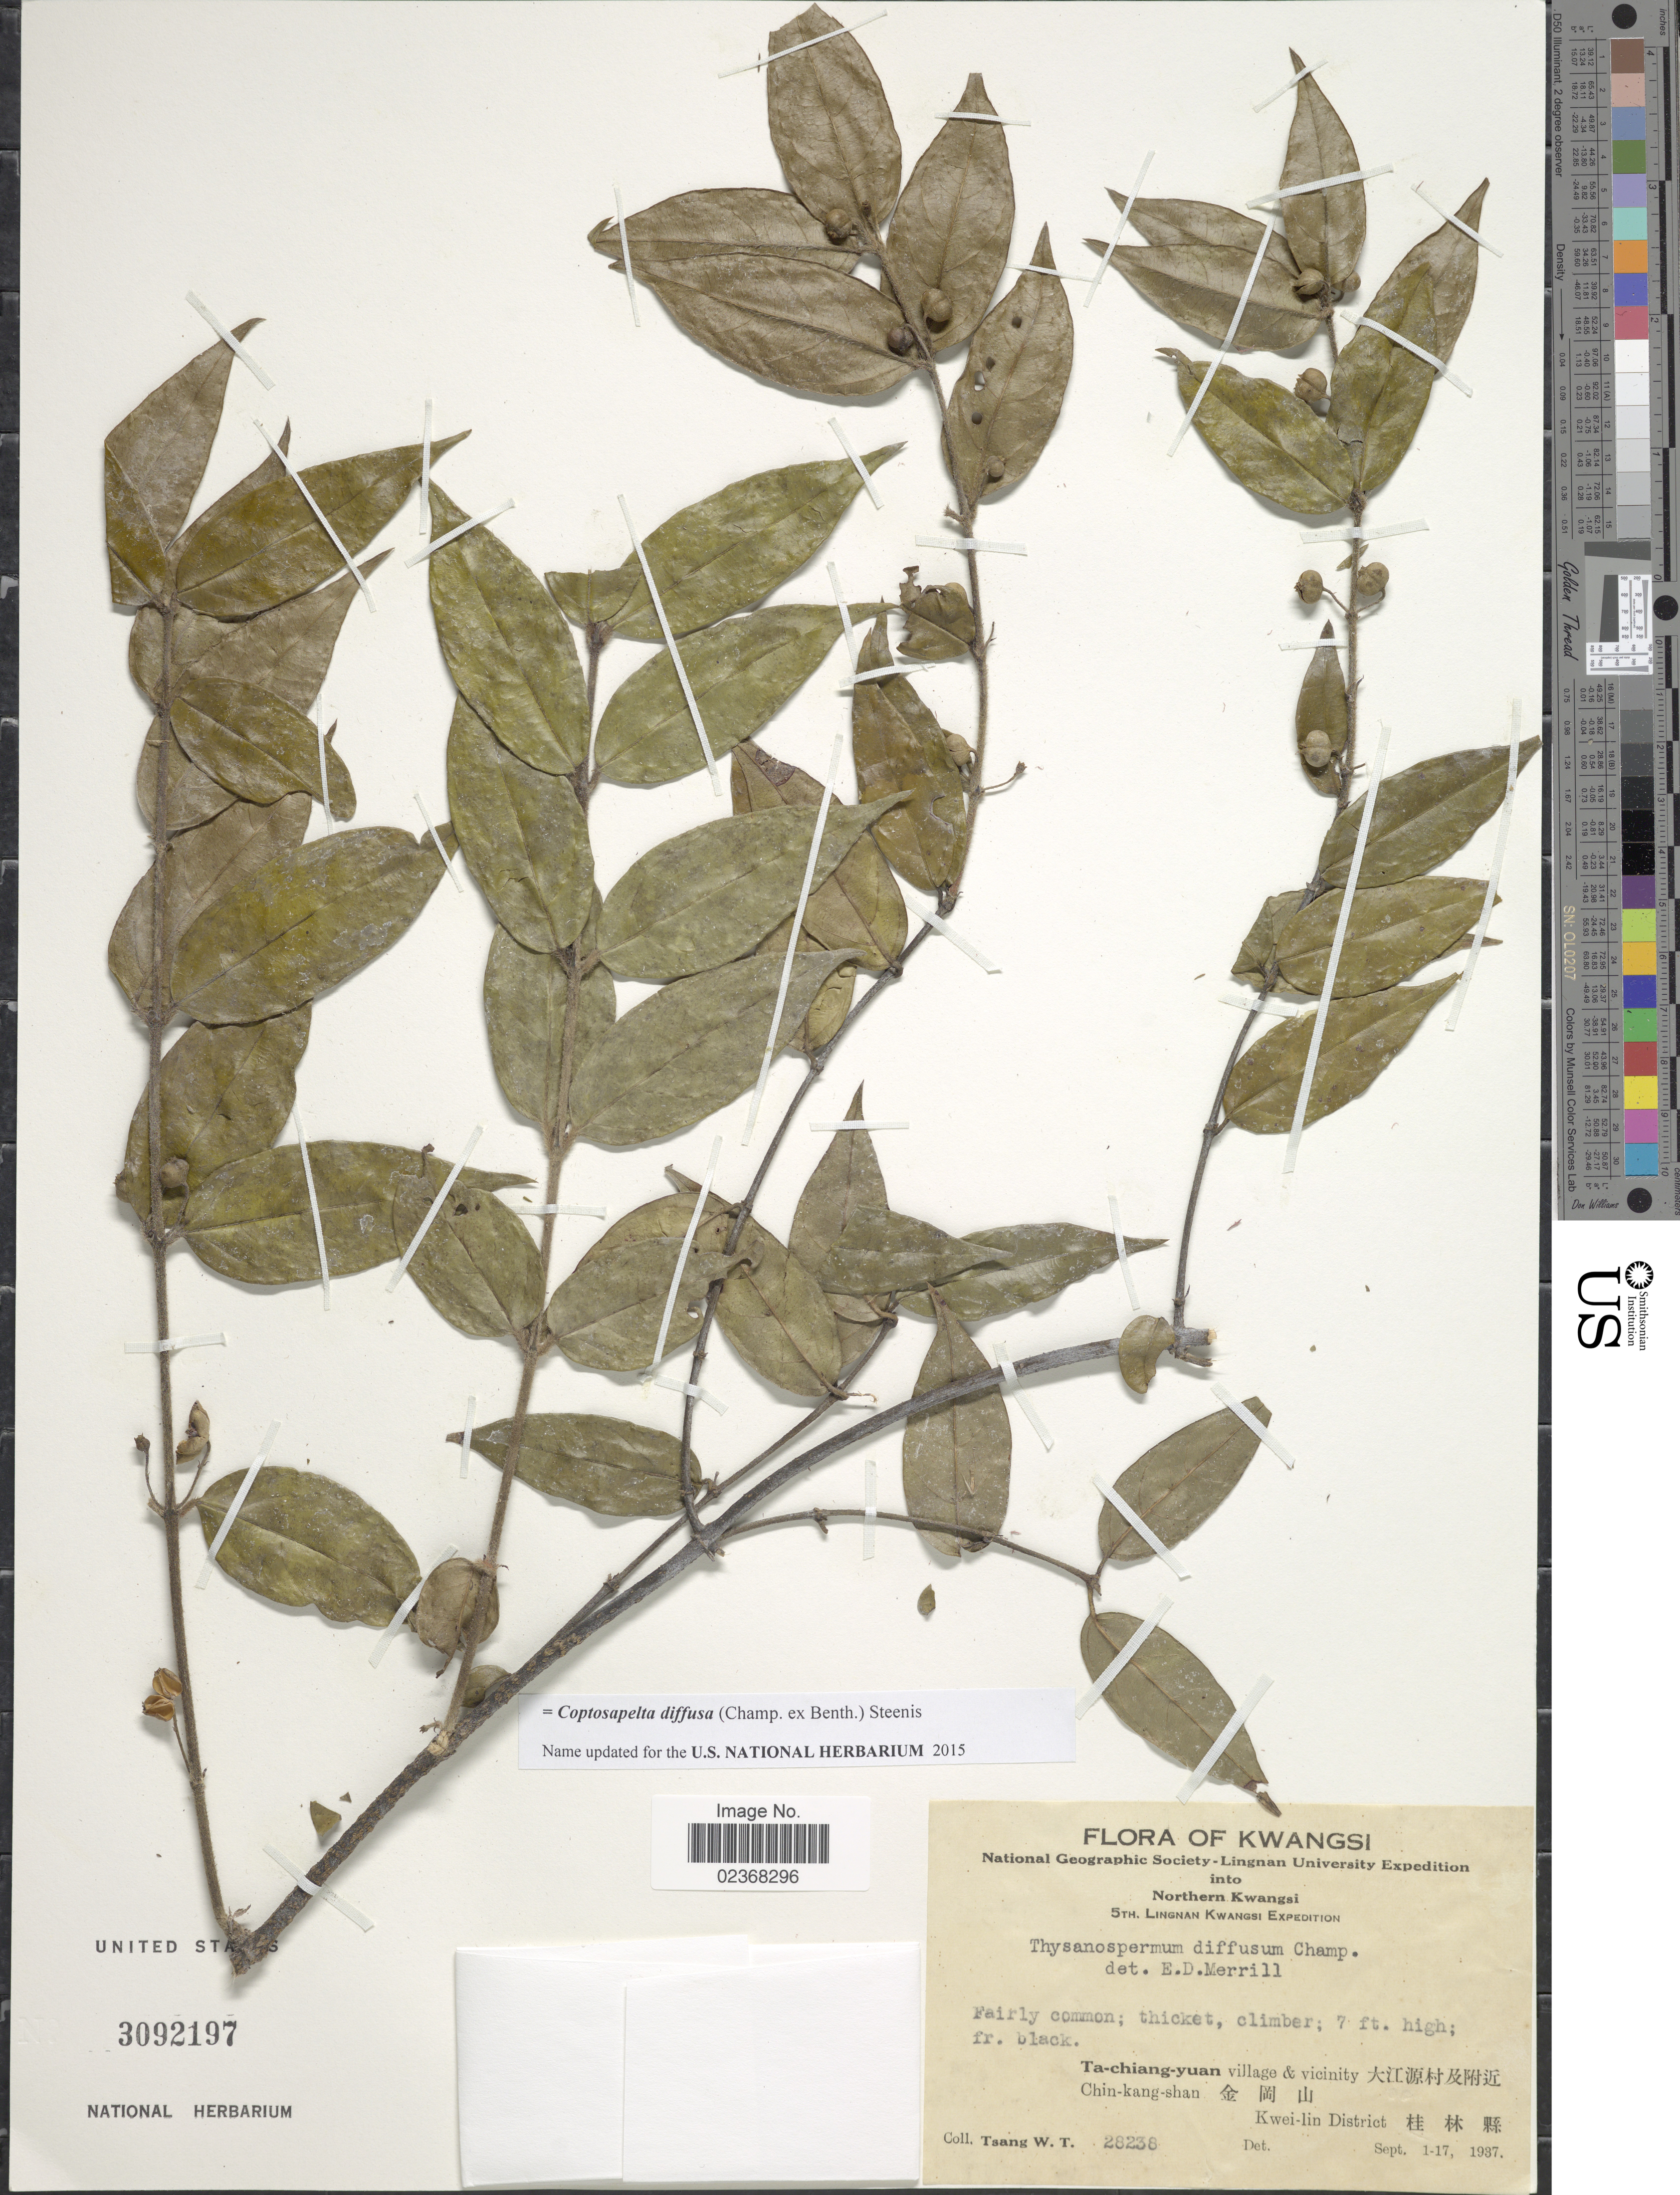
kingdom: Plantae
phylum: Tracheophyta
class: Magnoliopsida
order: Gentianales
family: Rubiaceae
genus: Coptosapelta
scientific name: Coptosapelta diffusa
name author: (Champ. ex Benth.) Steenis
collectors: W. T. Tsang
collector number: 28238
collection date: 1937-09-01/1937-09-17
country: China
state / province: Guangxi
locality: Kwangsi, Northern Kwangsi, Ta-chiang-yuan village & vicinity, Chin-kang-shan, Kwei-lin District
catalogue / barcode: US 3092197